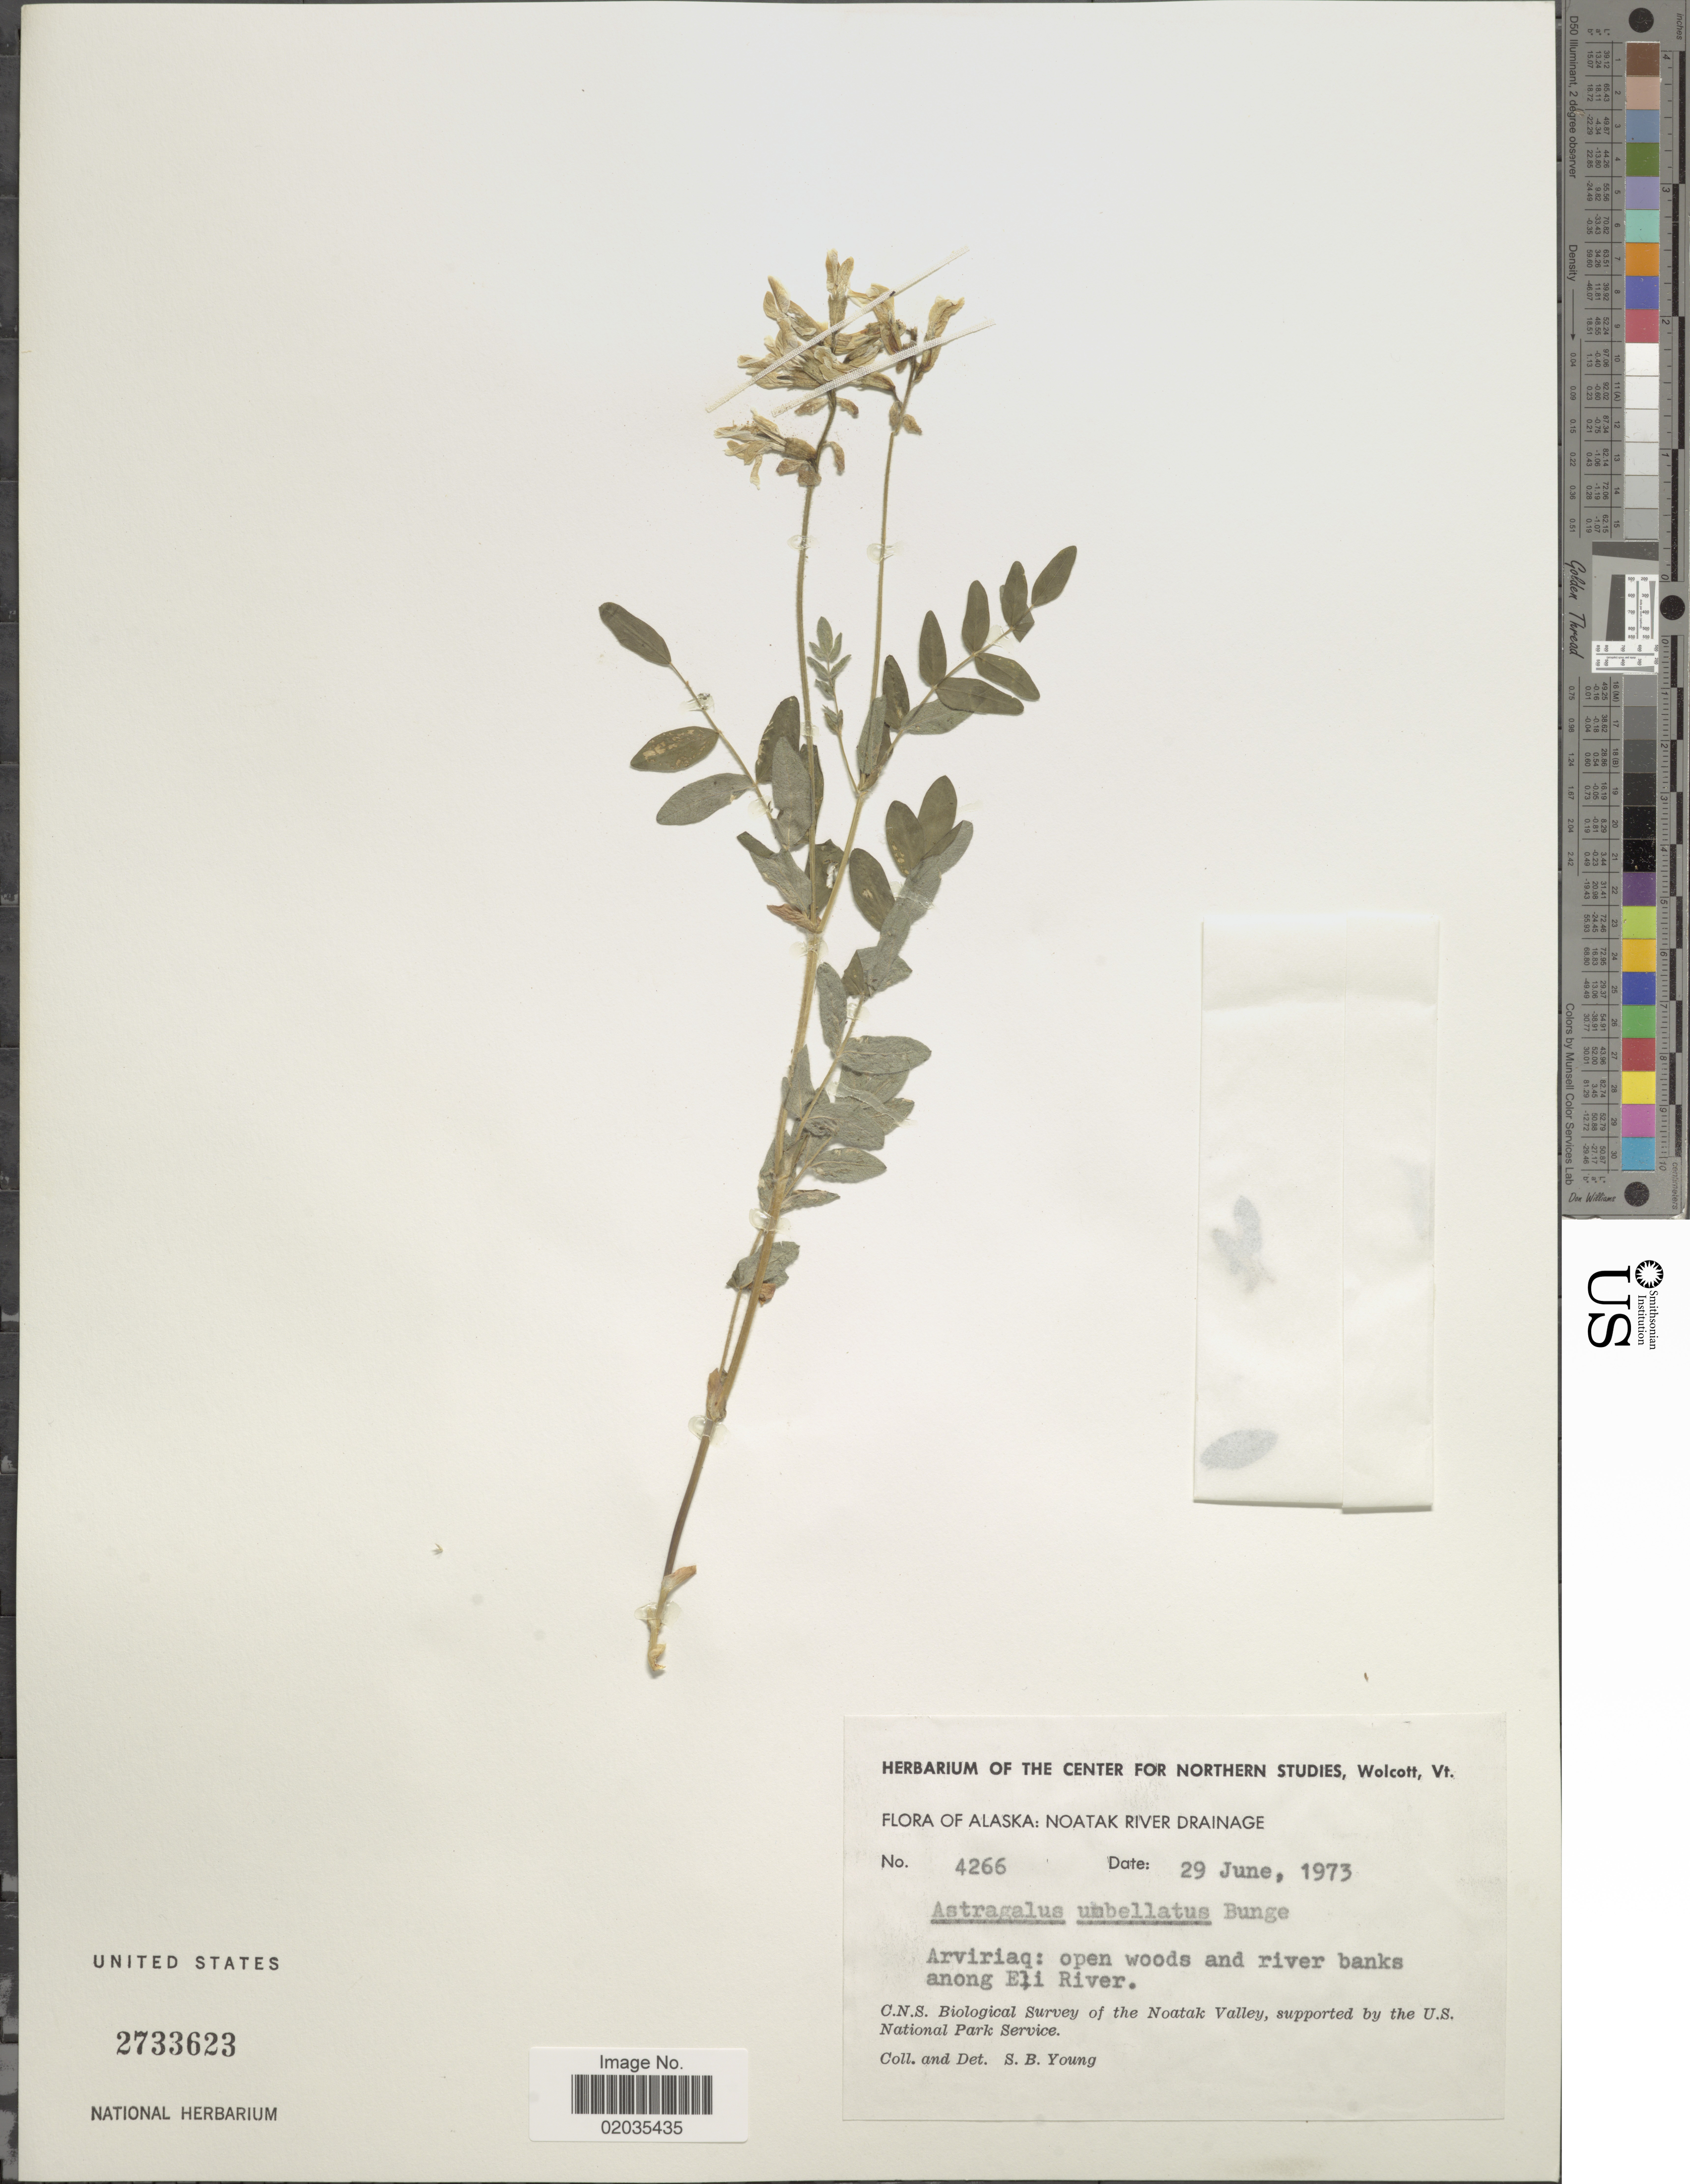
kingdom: Plantae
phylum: Tracheophyta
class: Magnoliopsida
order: Fabales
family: Fabaceae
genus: Astragalus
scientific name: Astragalus umbellatus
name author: Bunge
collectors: S. Young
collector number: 4266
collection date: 1973-06-29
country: United States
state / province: Alaska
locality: Noatak River Drainage. Arviriaq: anong Eli River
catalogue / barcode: US 2733623